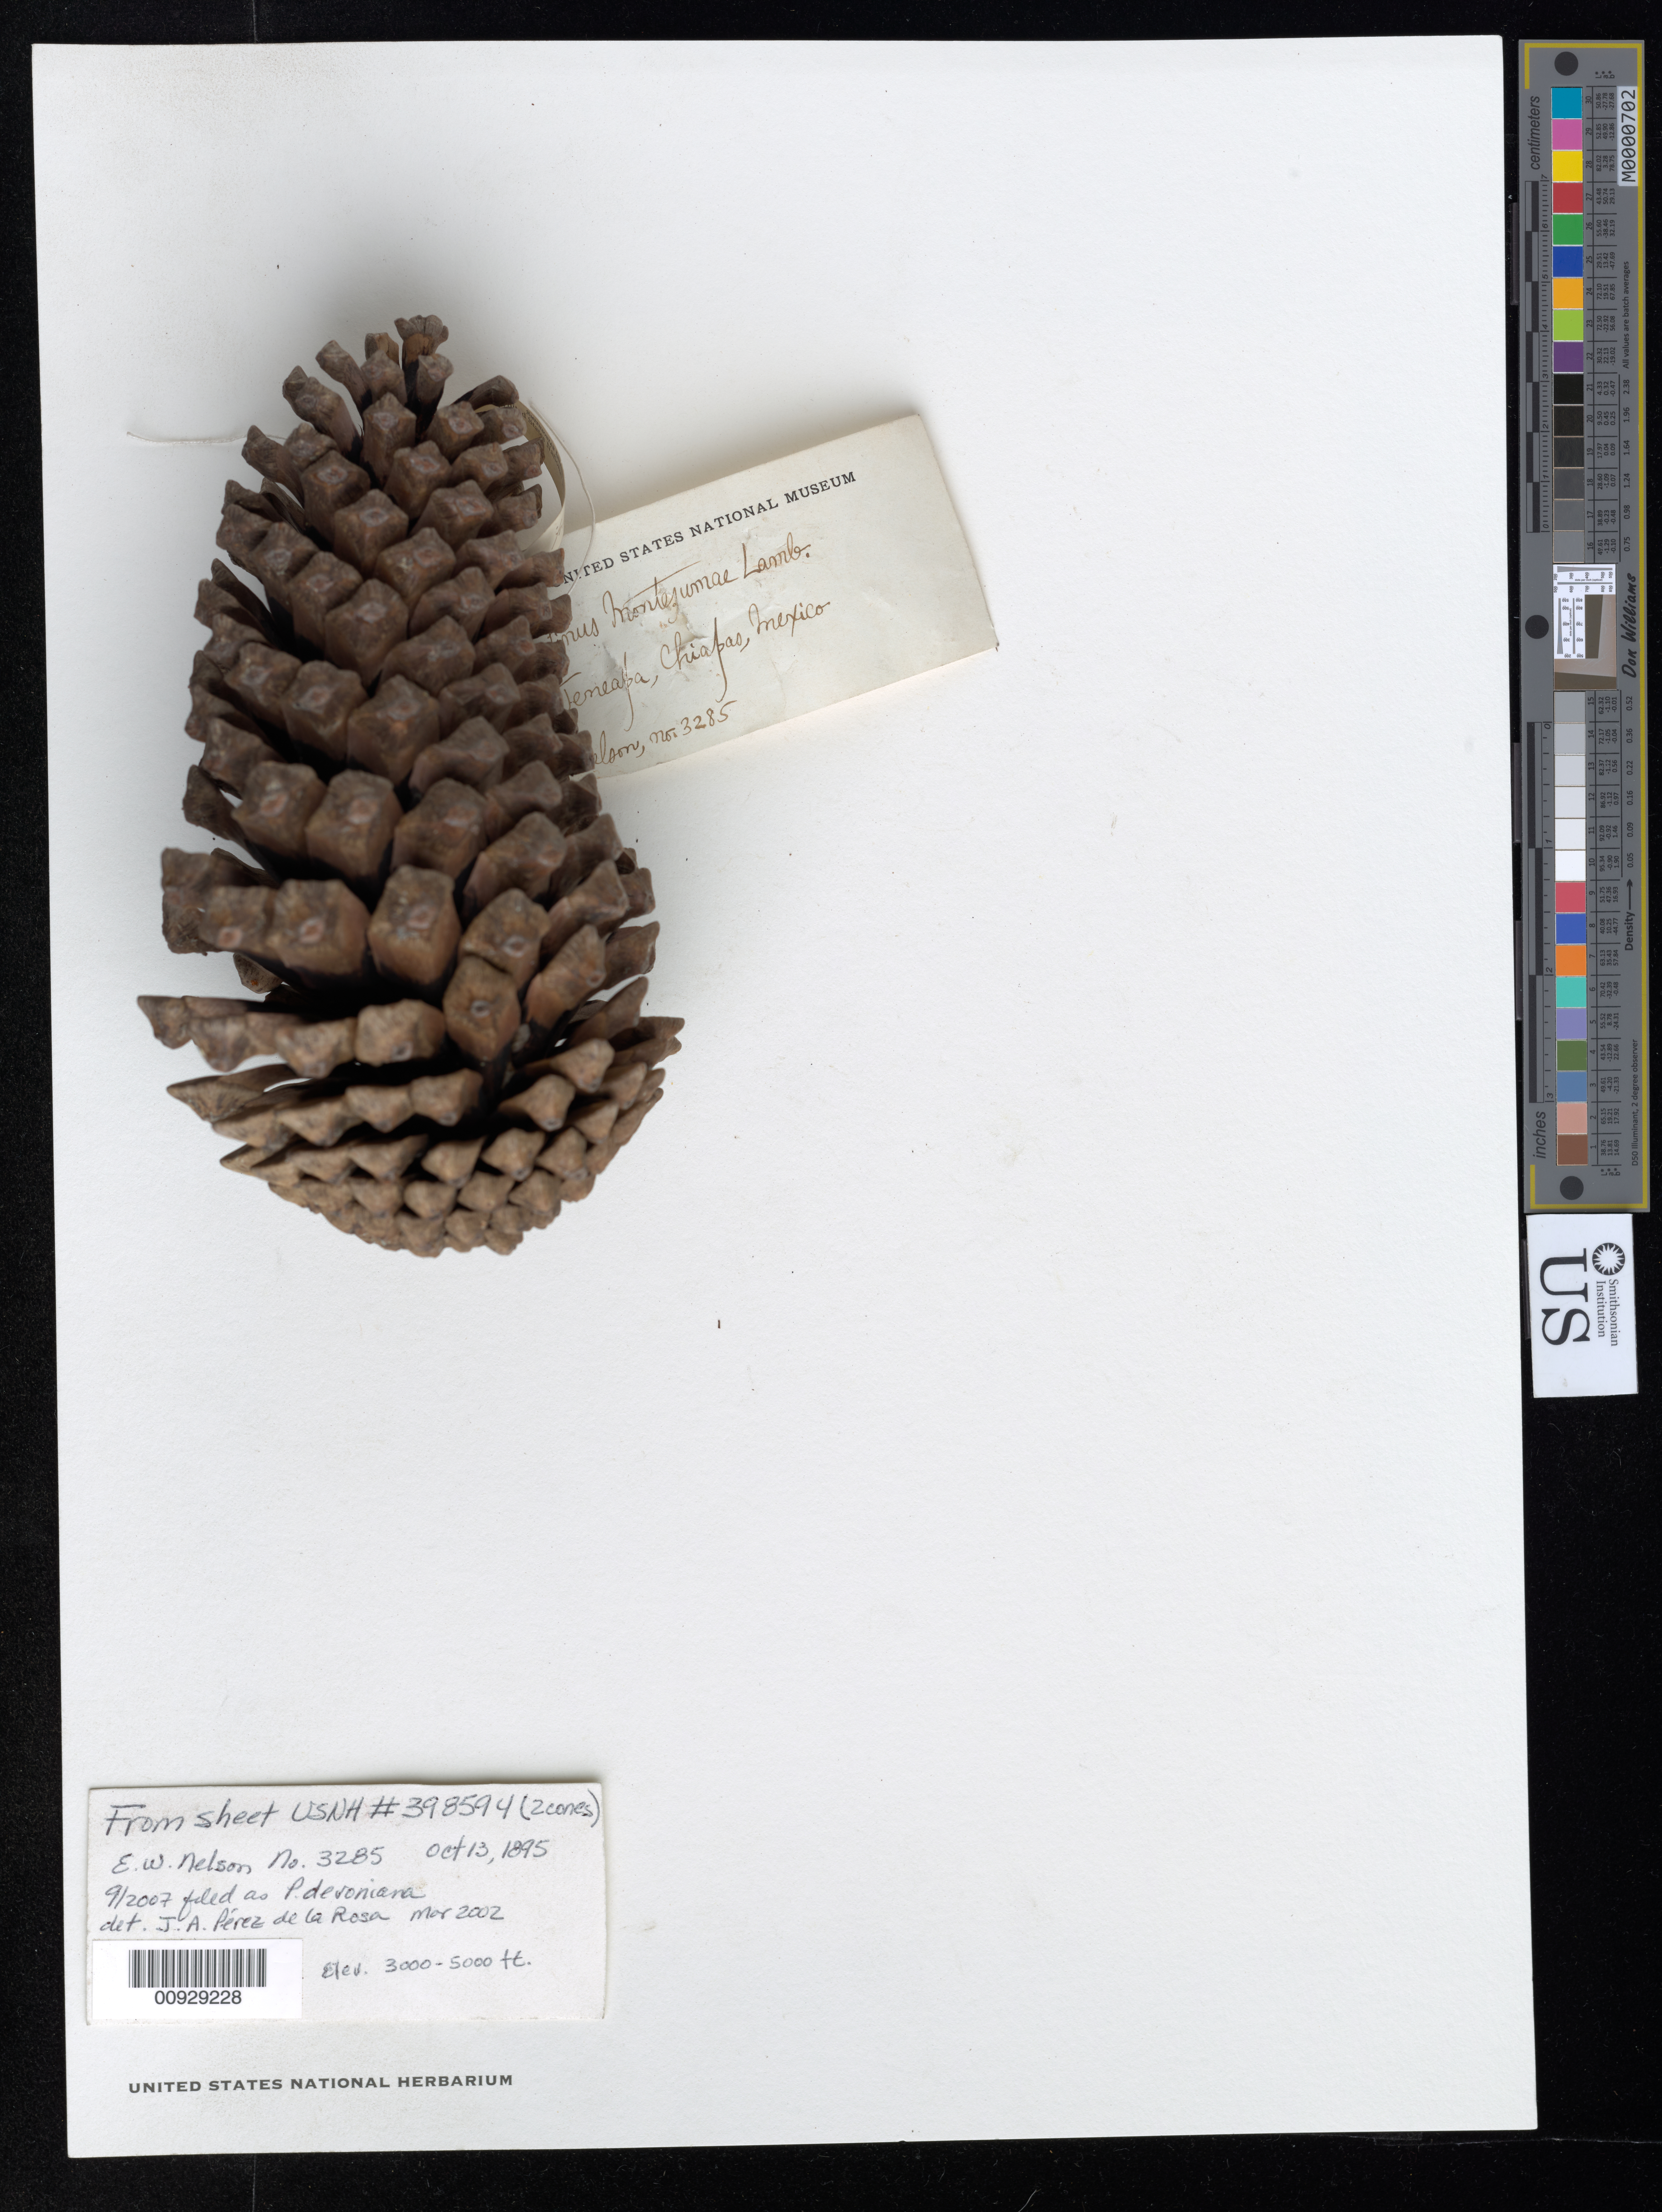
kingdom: Plantae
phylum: Tracheophyta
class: Pinopsida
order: Pinales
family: Pinaceae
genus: Pinus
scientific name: Pinus devoniana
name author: Lindl.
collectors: E. W. Nelson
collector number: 3285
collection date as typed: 13 Oct 1895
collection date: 1895-10-13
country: Mexico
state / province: Chiapas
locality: Teneapa.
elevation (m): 914